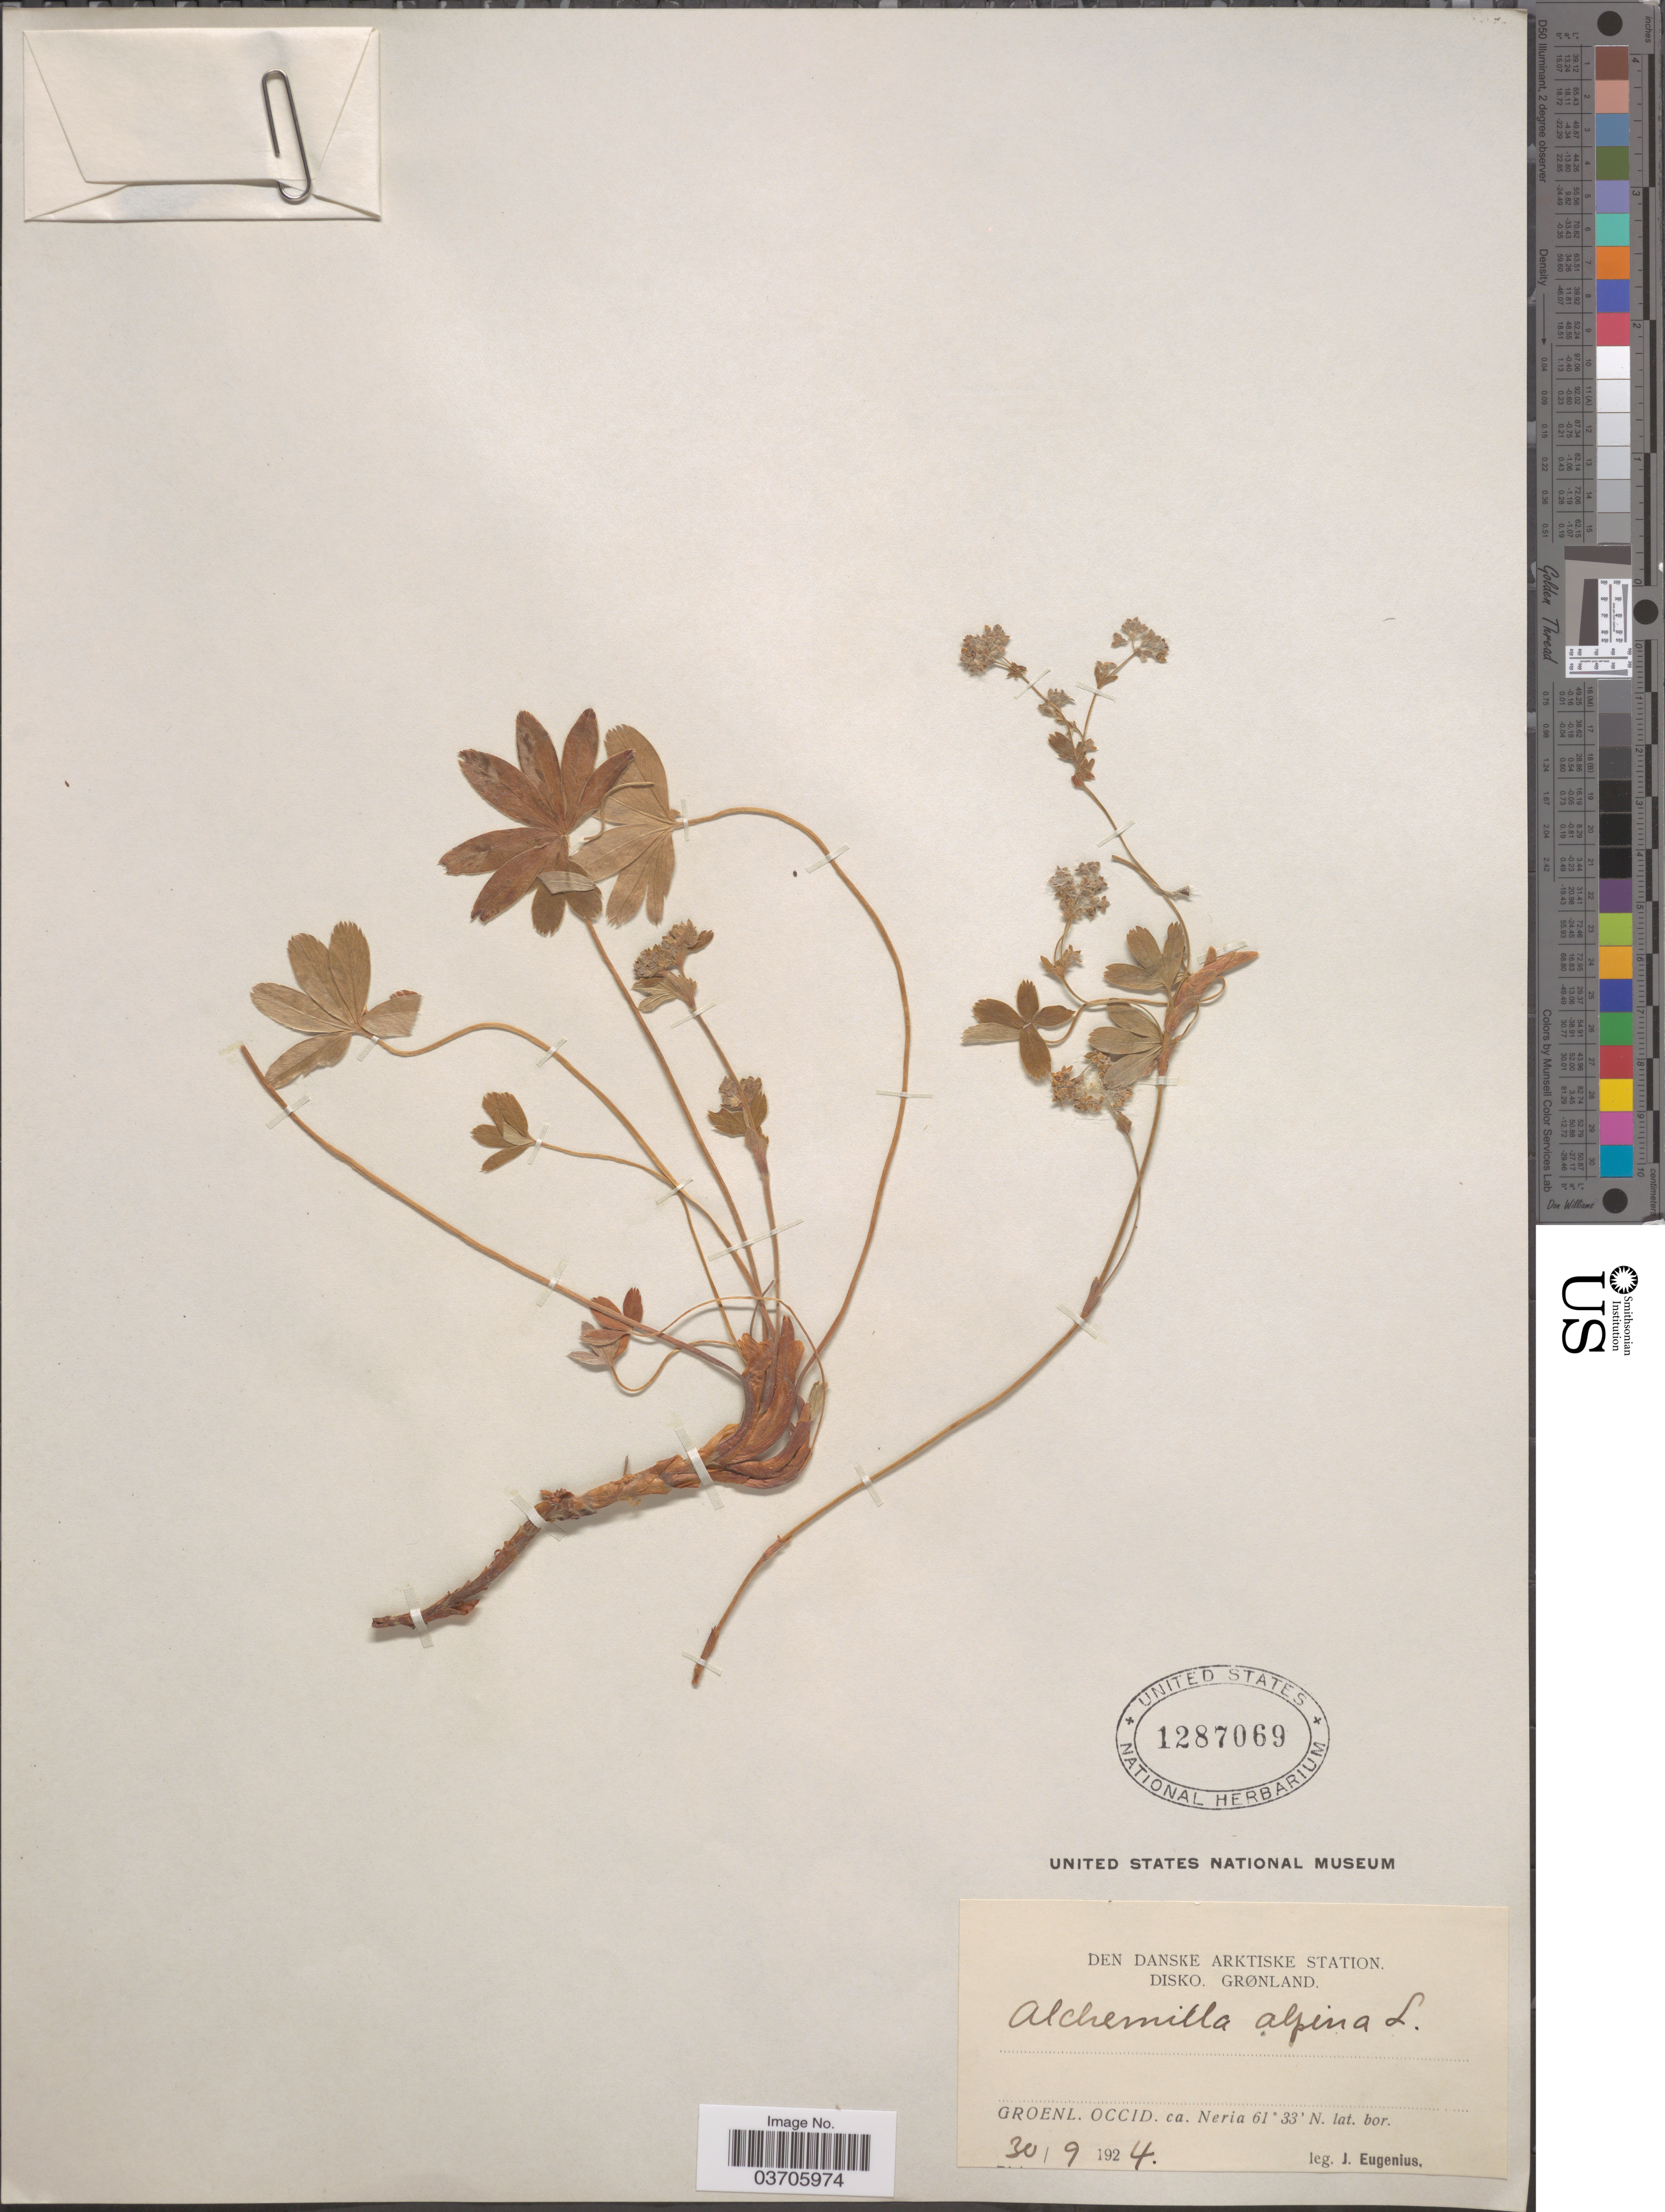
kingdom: Plantae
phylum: Tracheophyta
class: Magnoliopsida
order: Rosales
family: Rosaceae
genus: Alchemilla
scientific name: Alchemilla alpina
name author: L.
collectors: J. Eugenius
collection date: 1924-09-30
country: Greenland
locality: Den Danske Arktiske Station. Disko. Grønland. Groenl. Occid. ca. Neria.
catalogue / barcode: US 1287069